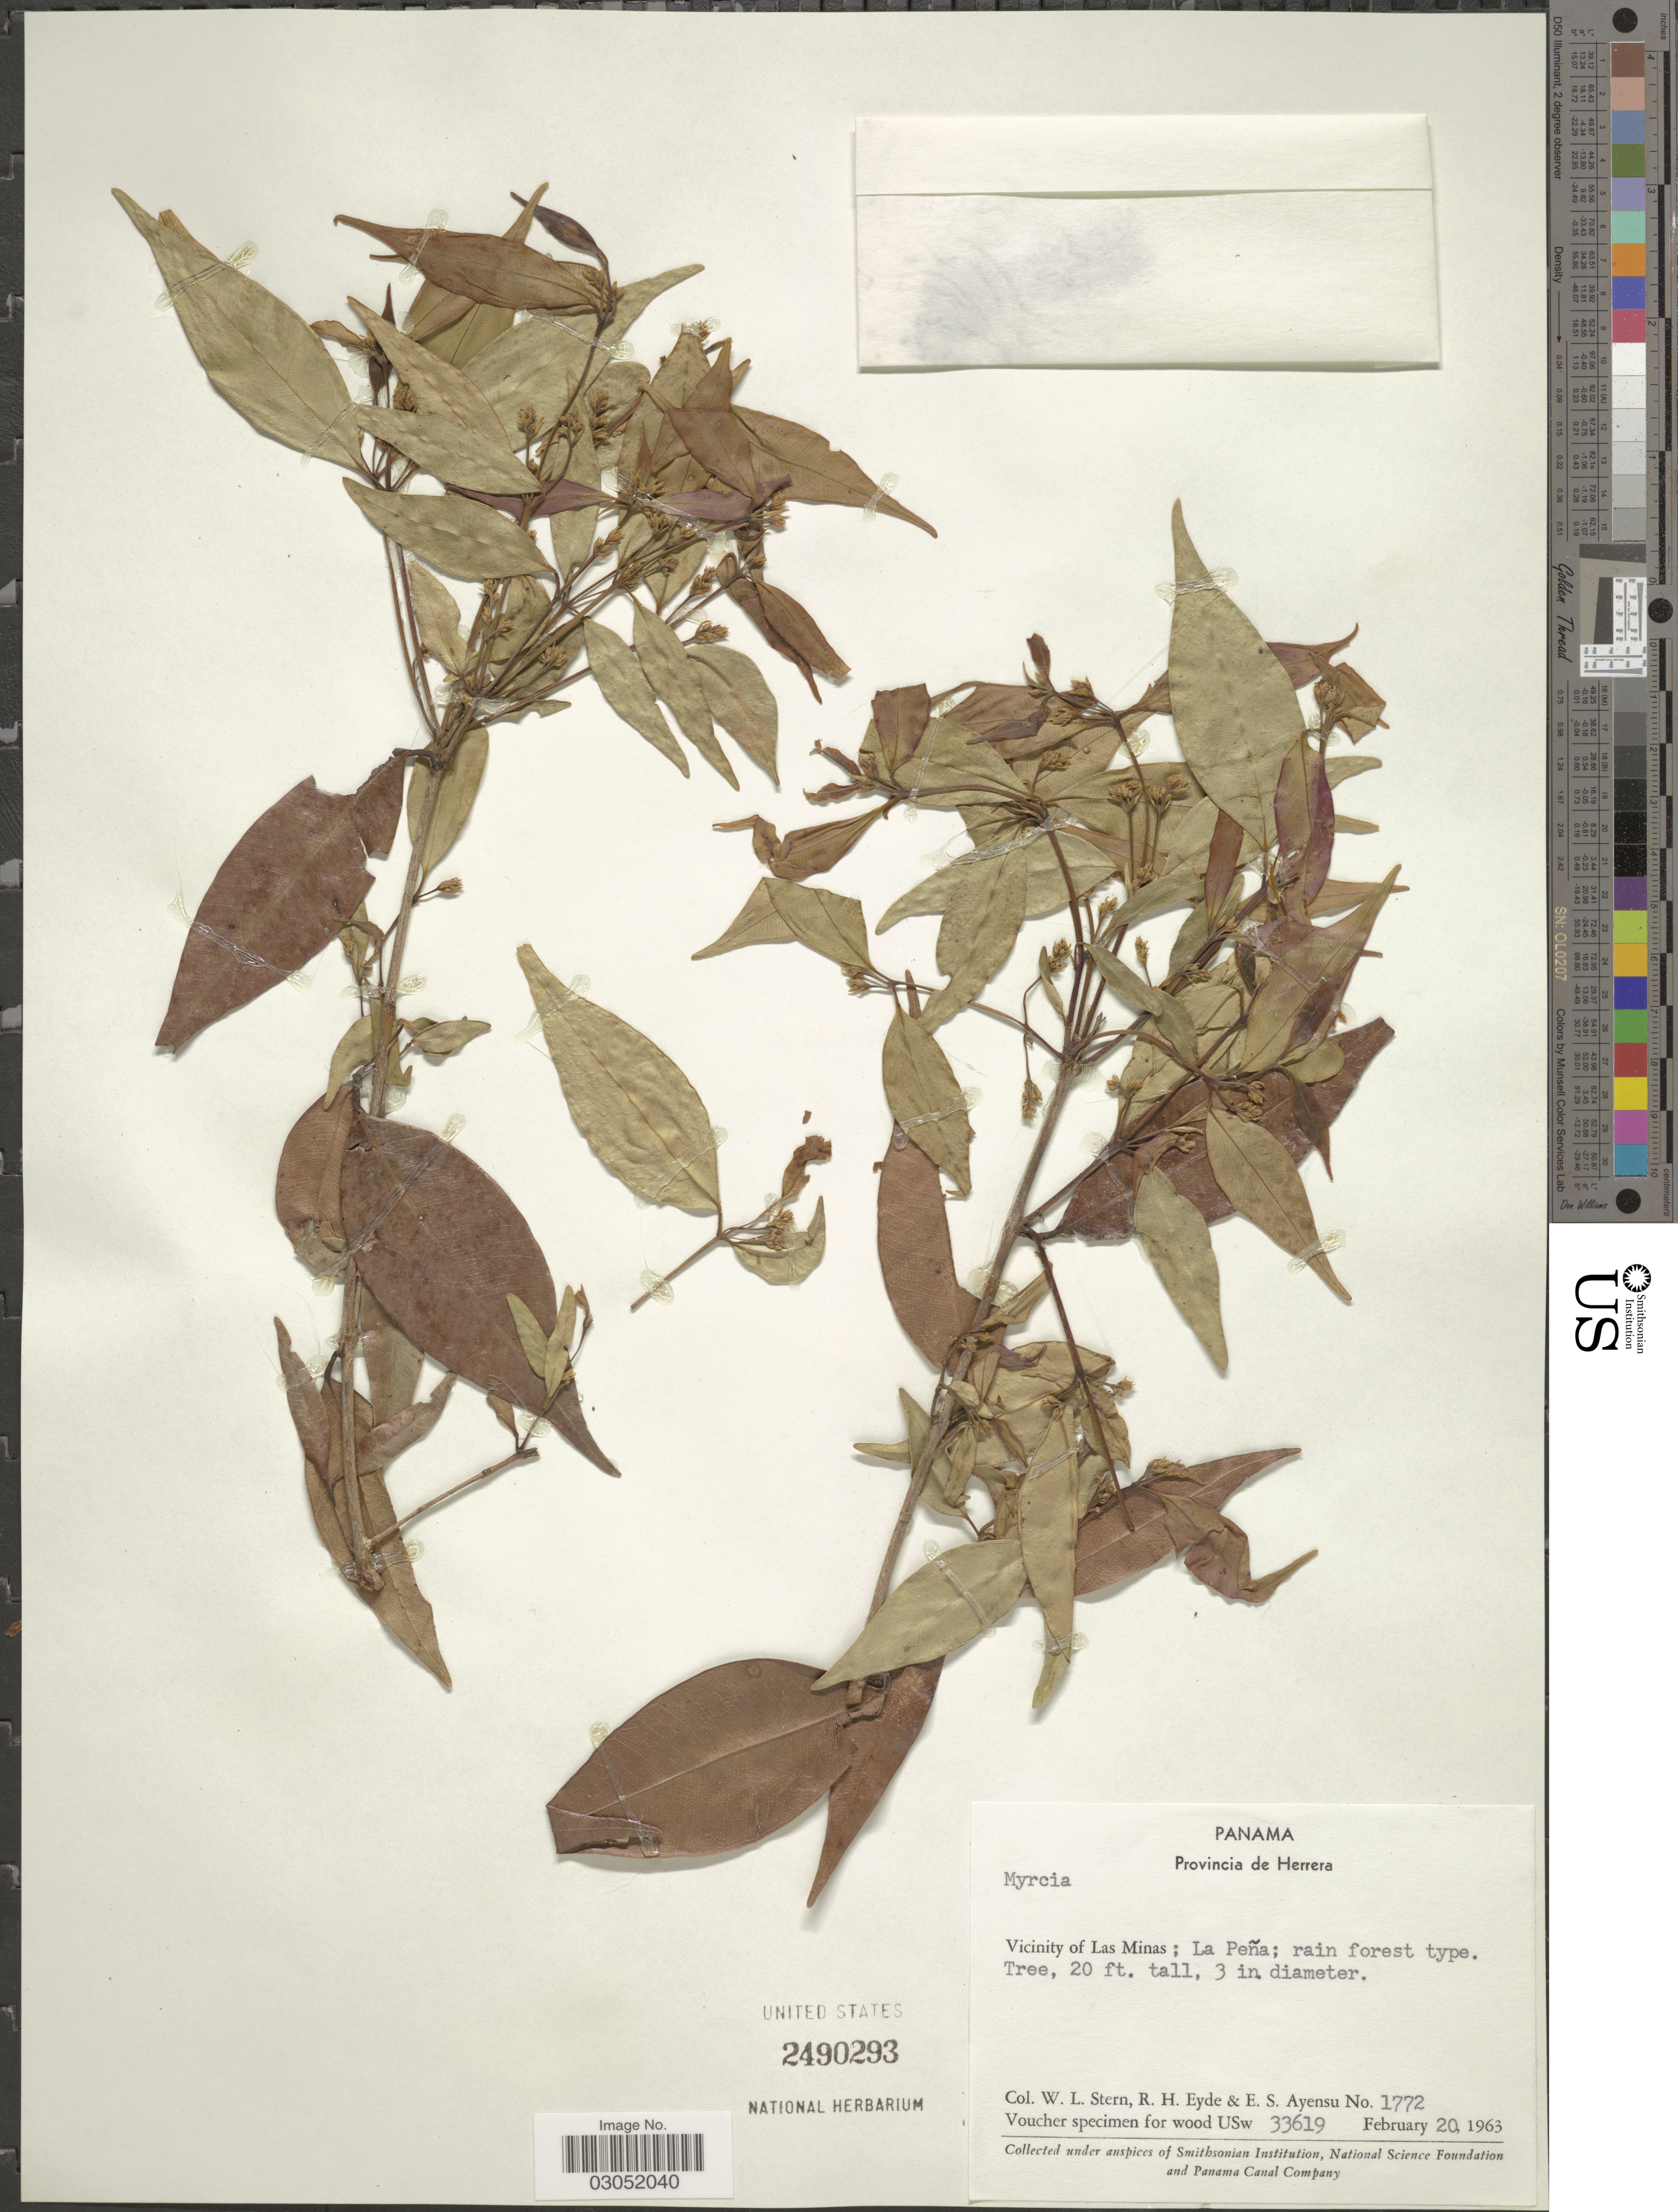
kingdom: Plantae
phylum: Tracheophyta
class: Magnoliopsida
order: Myrtales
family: Myrtaceae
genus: Myrcia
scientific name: Myrcia sp.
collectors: W. L. Stern, R. H. Eyde & E. S. Ayensu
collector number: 1772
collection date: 1963-02-20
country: Panama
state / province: Herrera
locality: Vicinity of Las Minas; La Peña.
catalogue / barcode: US 2490293